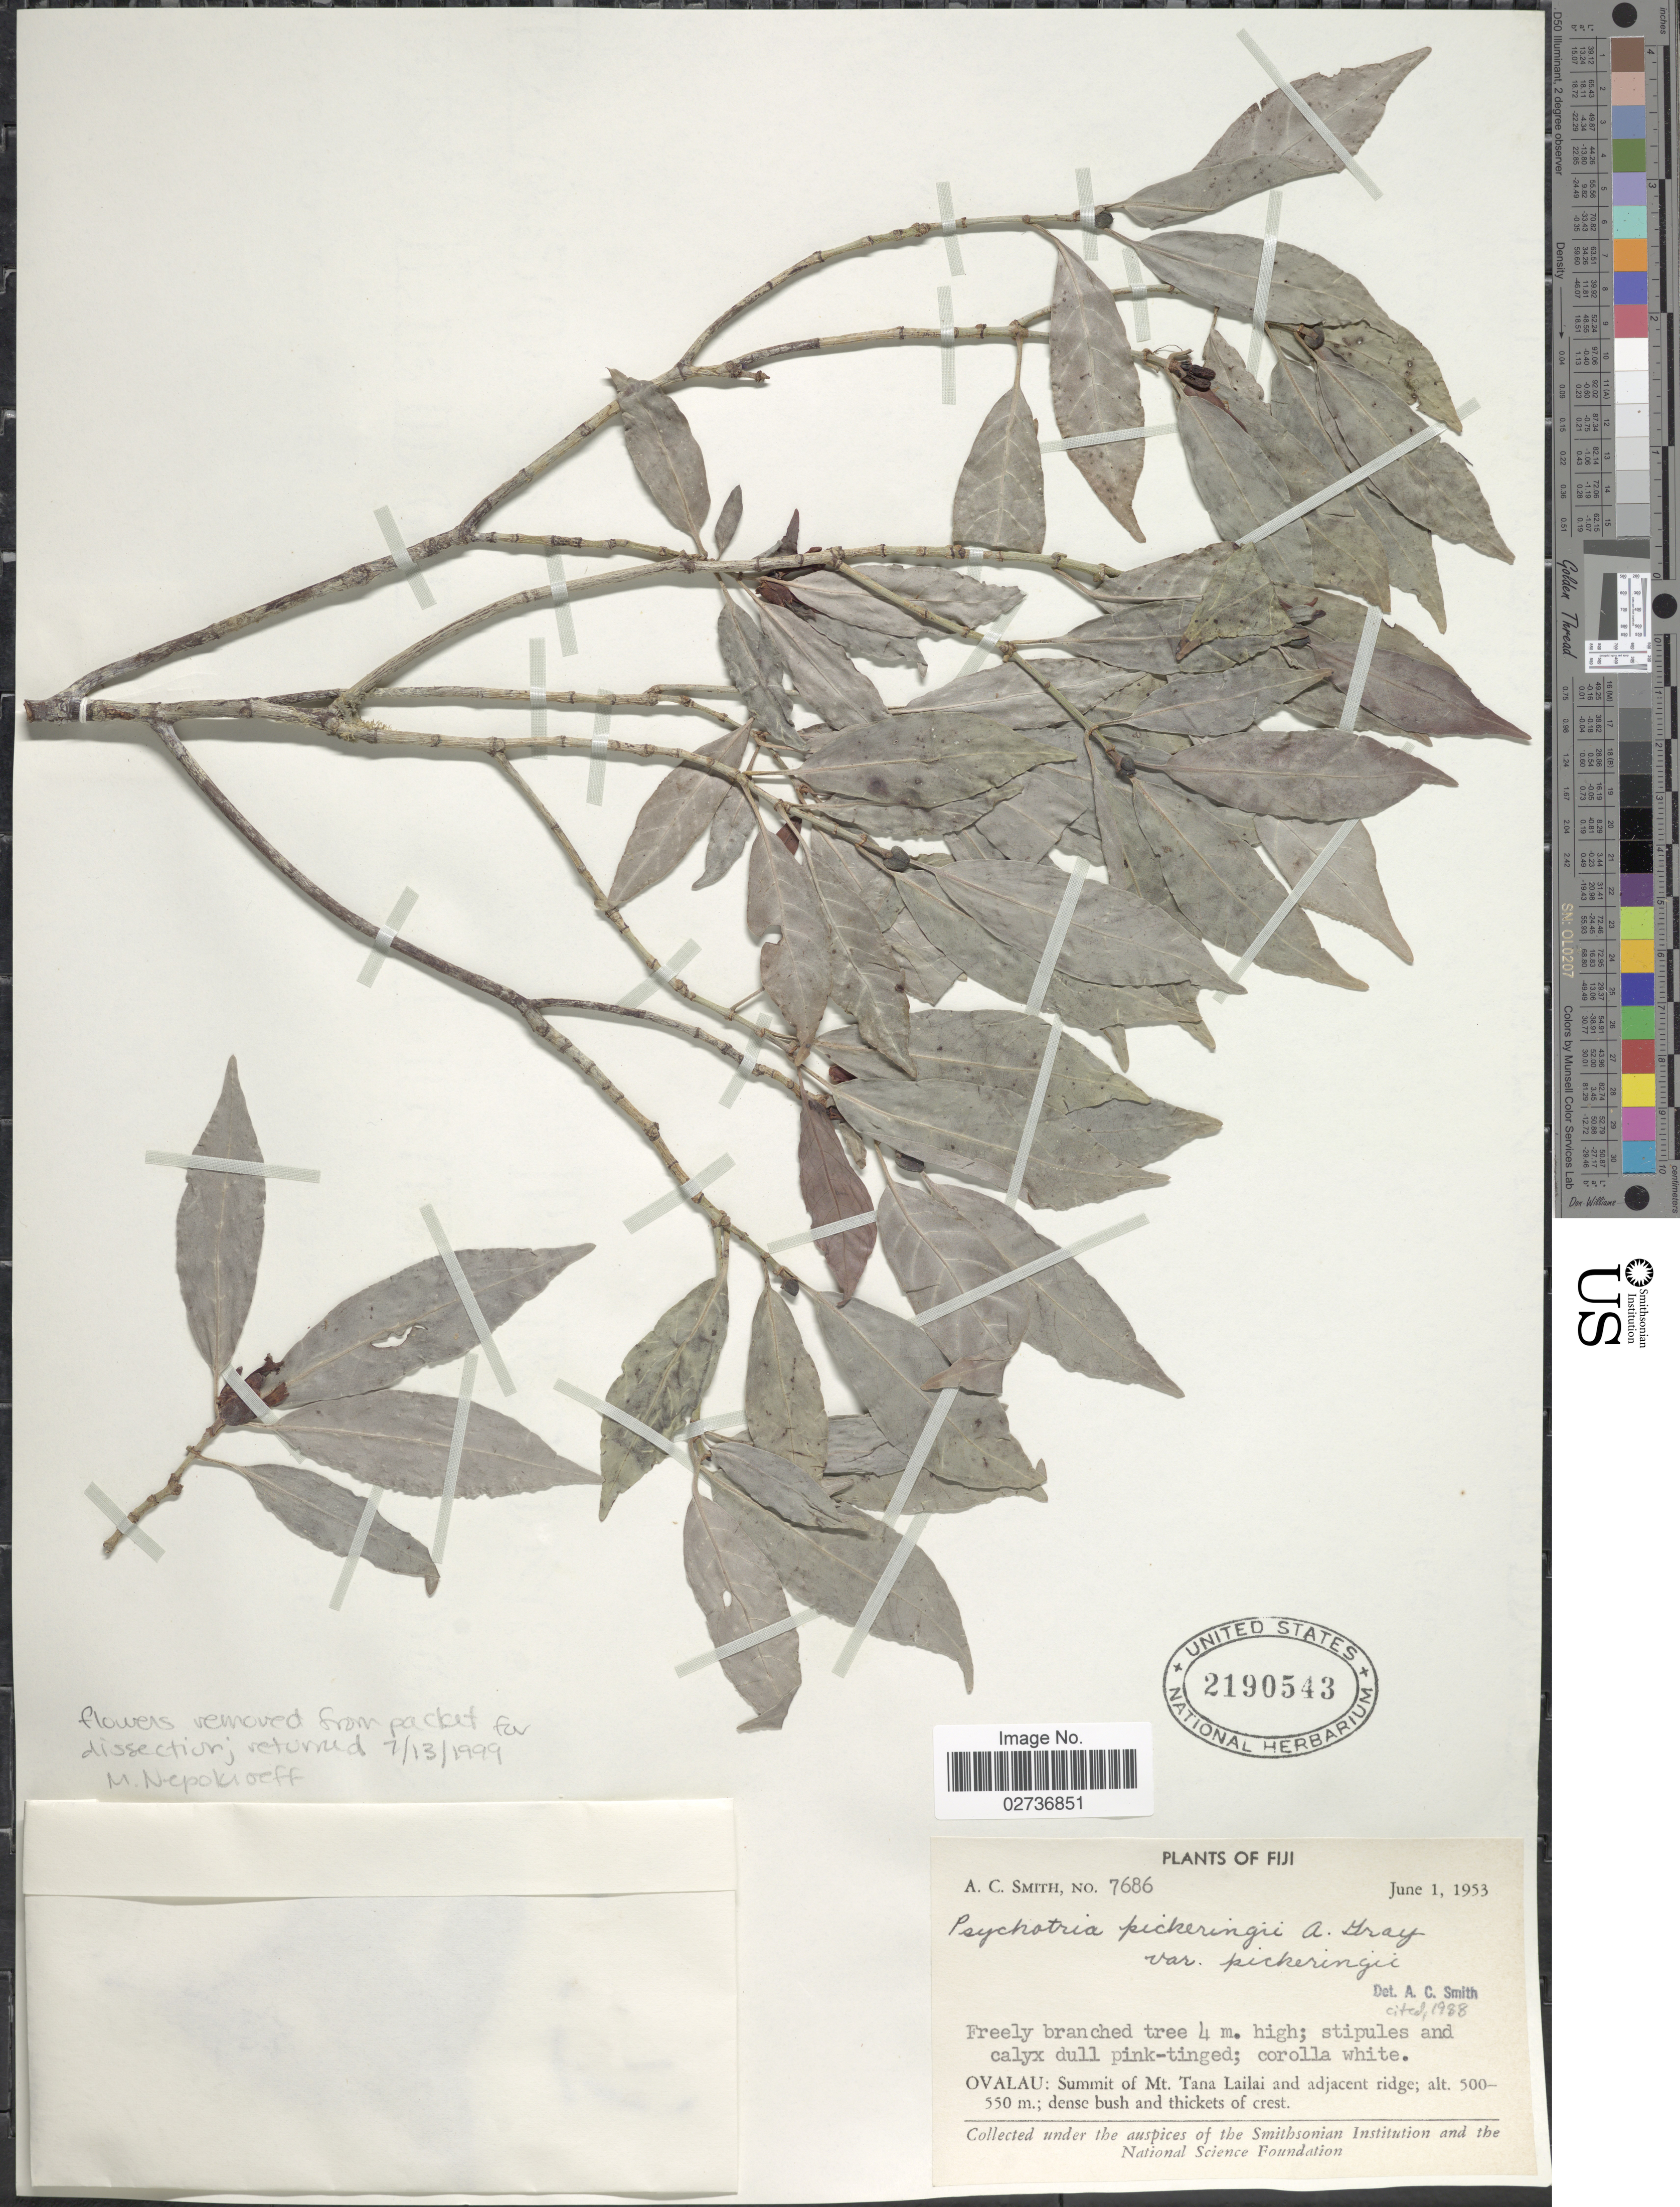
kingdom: Plantae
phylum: Tracheophyta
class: Magnoliopsida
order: Gentianales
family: Rubiaceae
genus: Psychotria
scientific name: Psychotria pickeringii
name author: A. Gray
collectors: A. C. Smith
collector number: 7686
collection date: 1953-06-01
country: Fiji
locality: Ovalau: Summit of Mt. Tana Lailai and adjacent ridge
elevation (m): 500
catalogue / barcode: US 219053